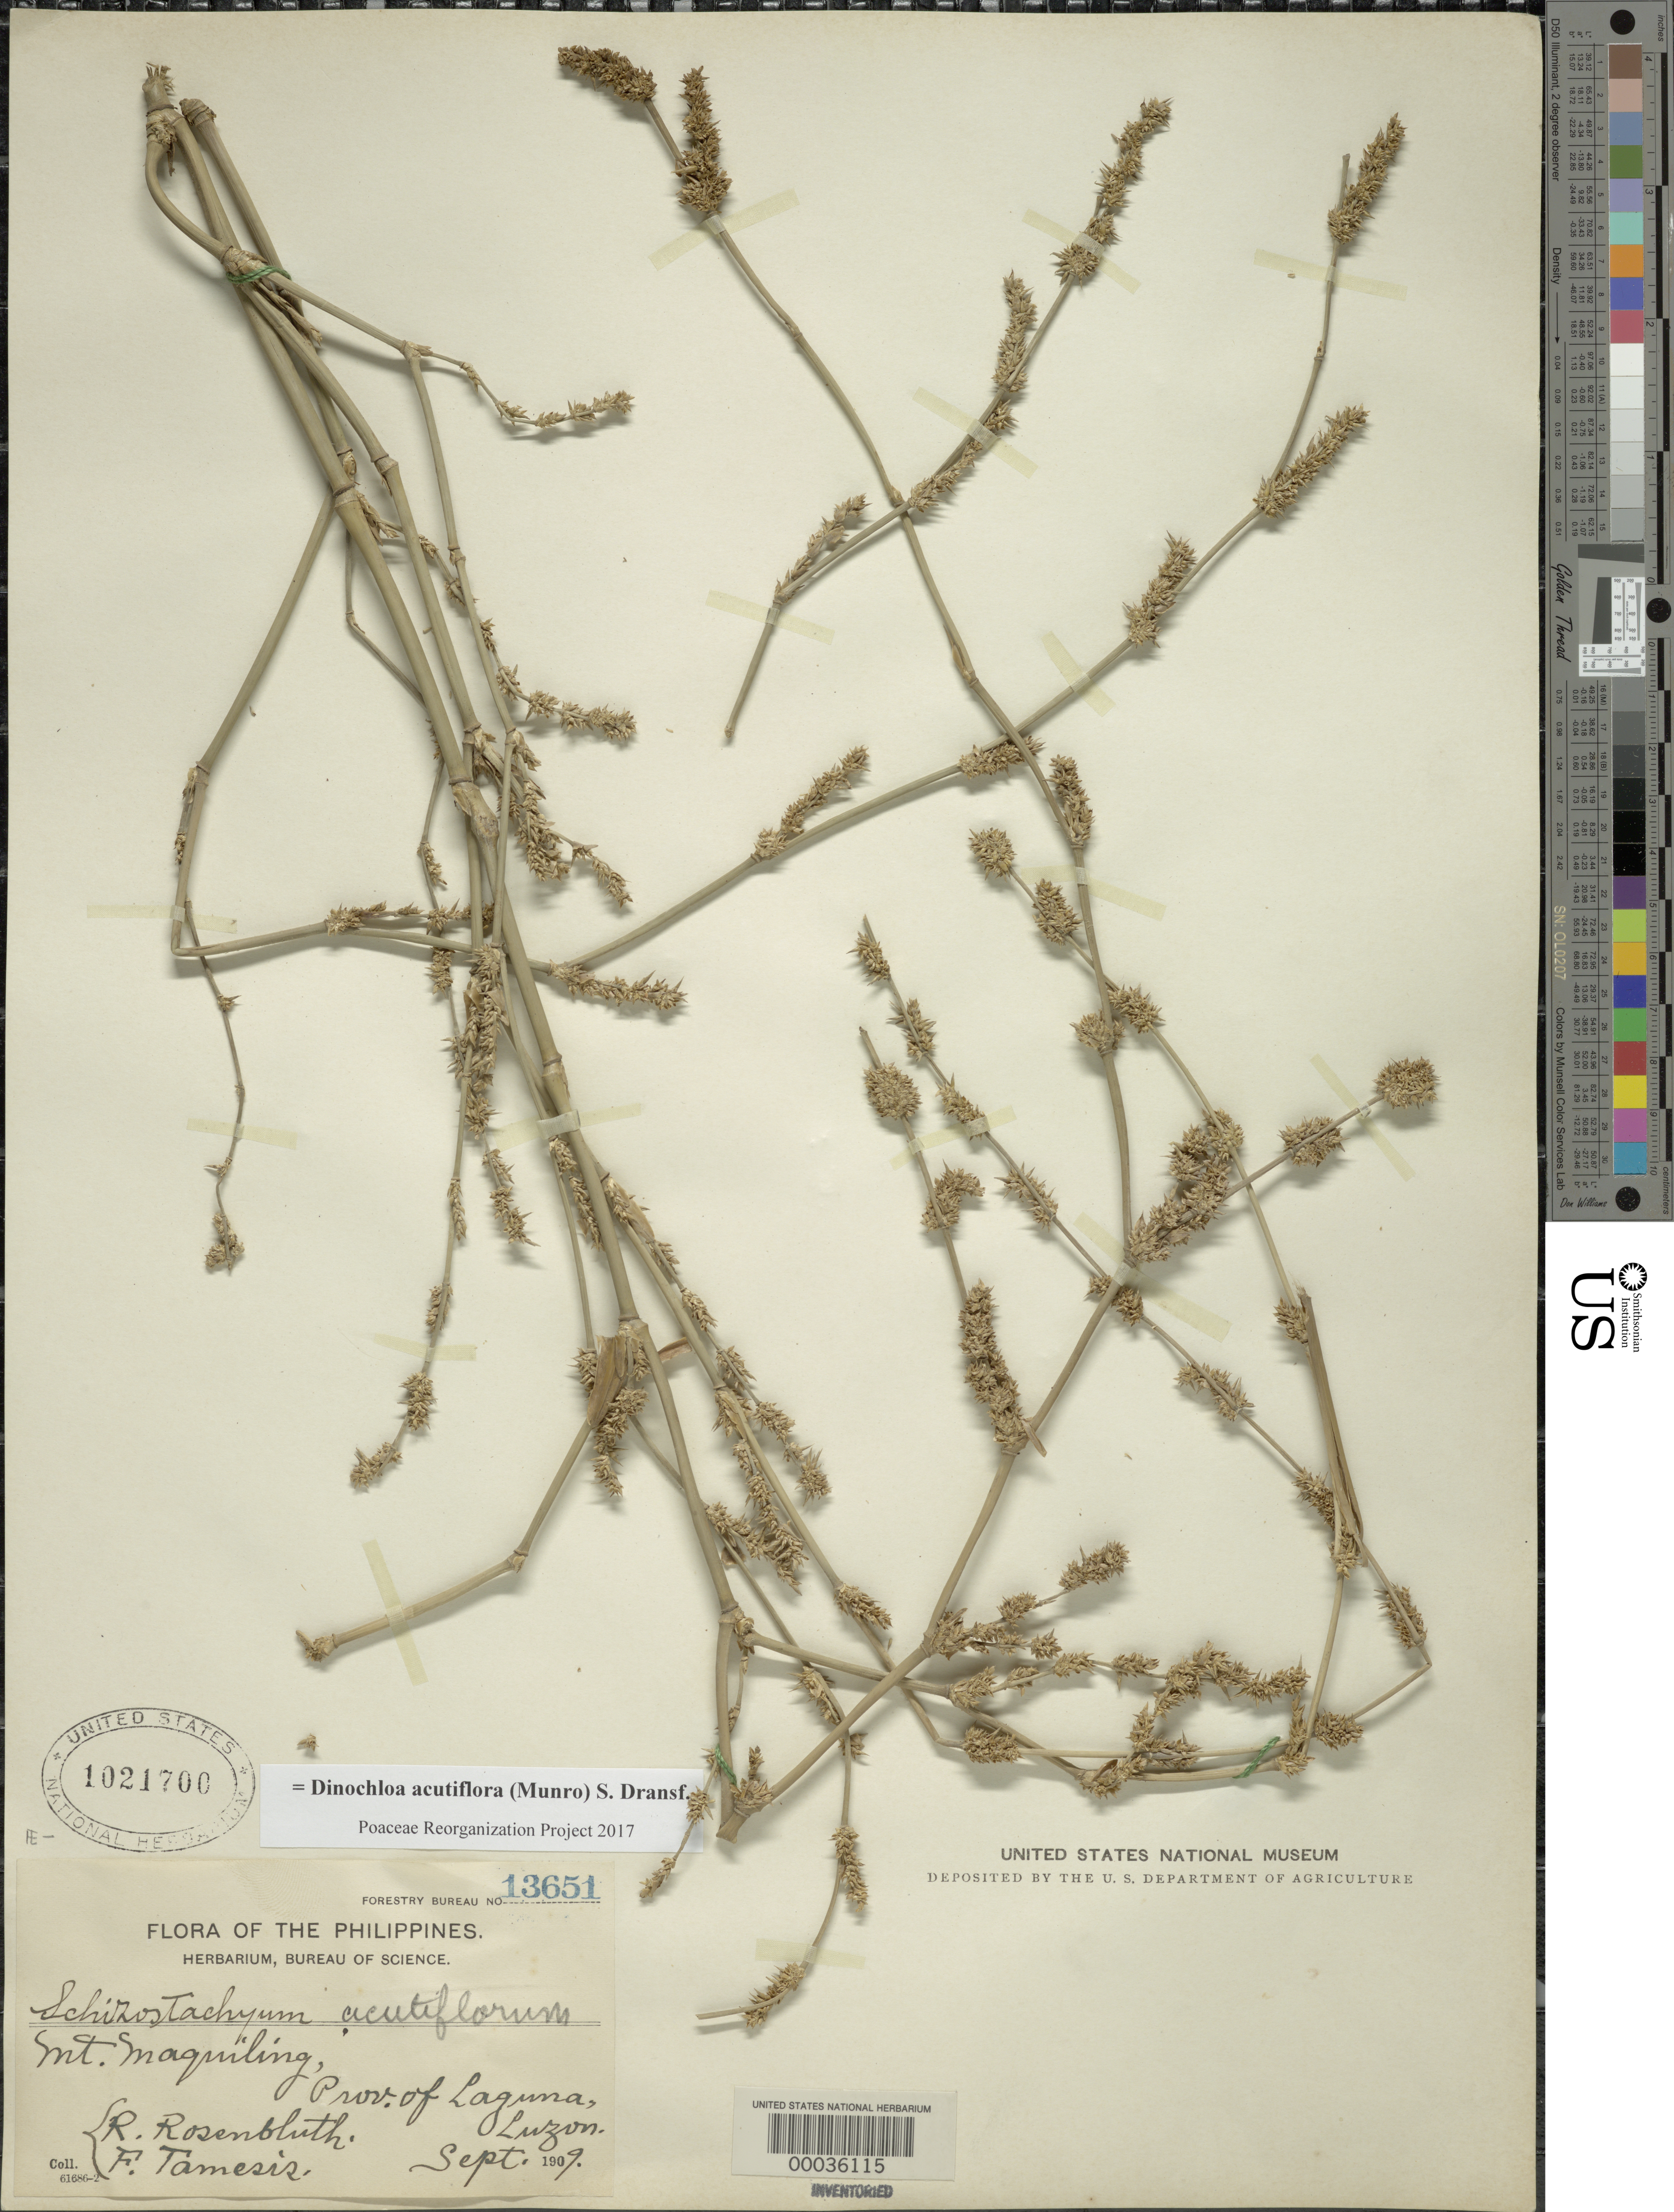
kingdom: Plantae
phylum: Tracheophyta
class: Liliopsida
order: Poales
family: Poaceae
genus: Dinochloa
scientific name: Dinochloa acutiflora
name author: (Munro) Soenarko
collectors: R. Rosenbluth & F. Tamesis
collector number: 13651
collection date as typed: Sep 1909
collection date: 1909-09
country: Philippines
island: Luzon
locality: Mt. maguiling, laguna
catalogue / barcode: US 1021700